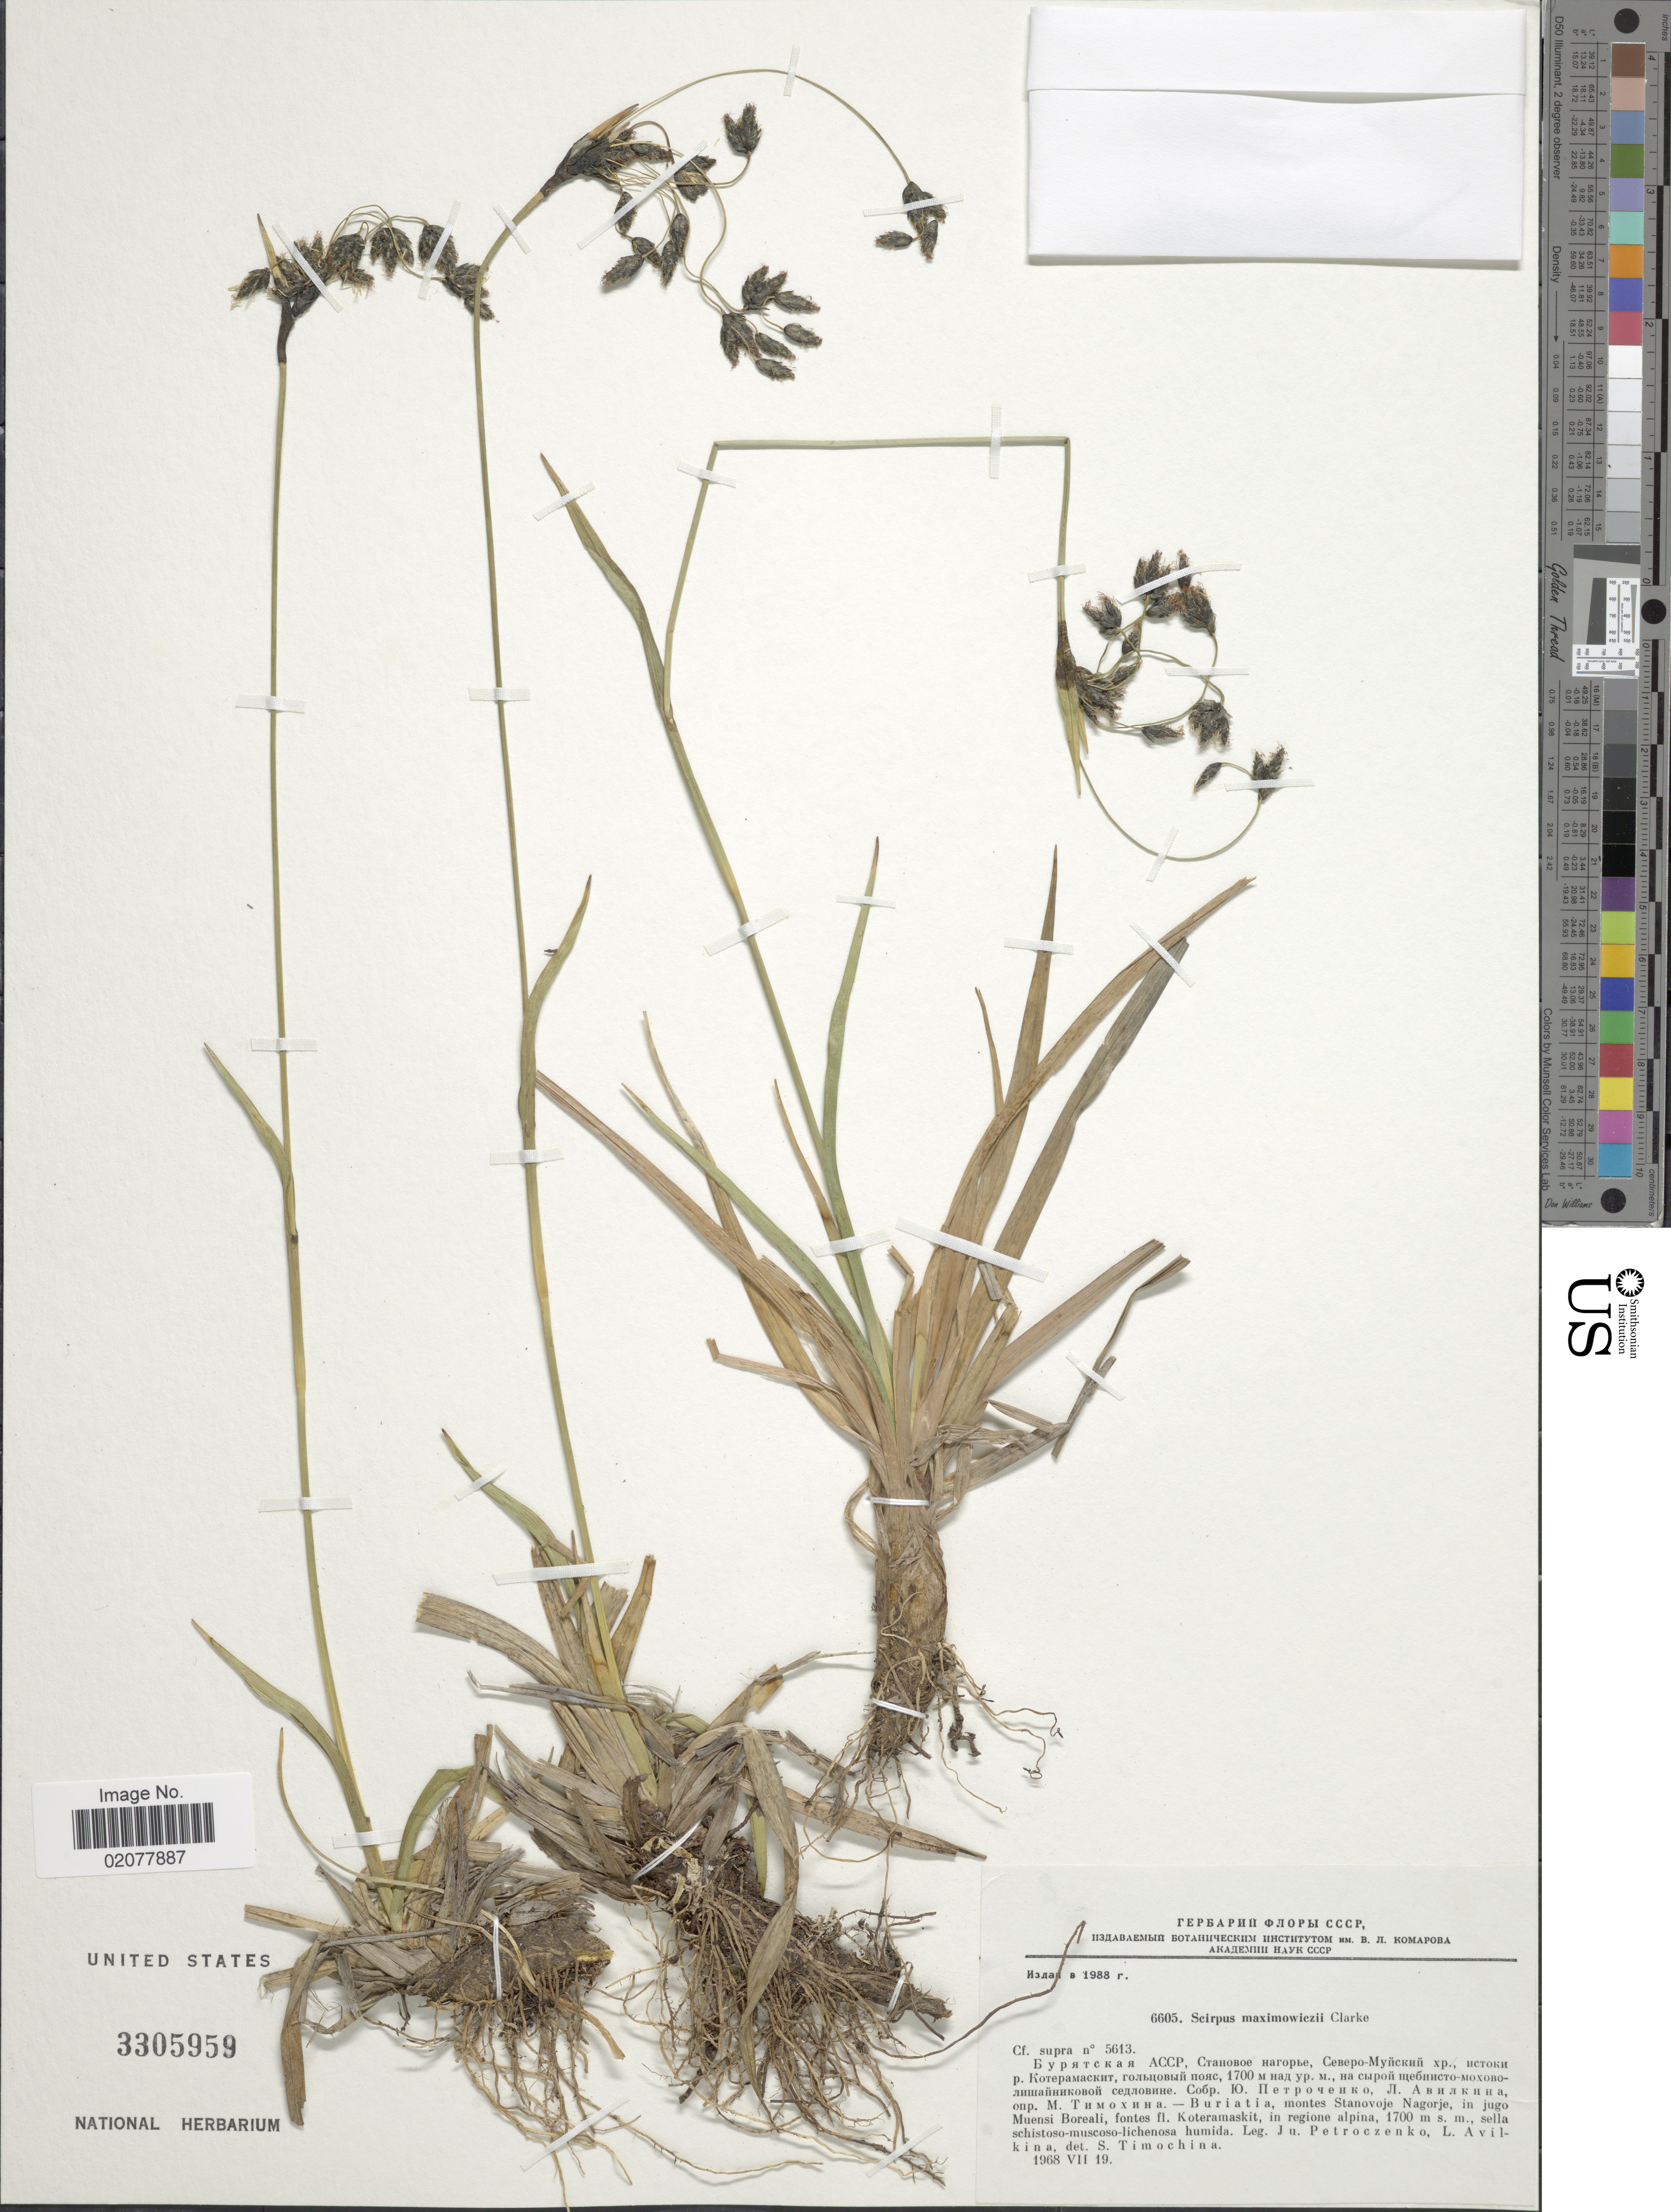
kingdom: Plantae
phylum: Tracheophyta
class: Liliopsida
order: Poales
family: Cyperaceae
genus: Scirpus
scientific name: Scirpus maximowiczii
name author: C.B. Clarke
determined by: Strong, Mark T., (BOT), Smithsonian Institution - National Museum of Natural History (UNITED STATES)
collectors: J. Petroczenko & L. Avilkina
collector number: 6605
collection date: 1968-07-19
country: Russian Federation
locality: Buriatia, montes Stanovoje Nagorje, in jugo Muensi Boreali, fontes fl. Koteramaskit, in regione alpina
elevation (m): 1700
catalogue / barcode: US 3305959